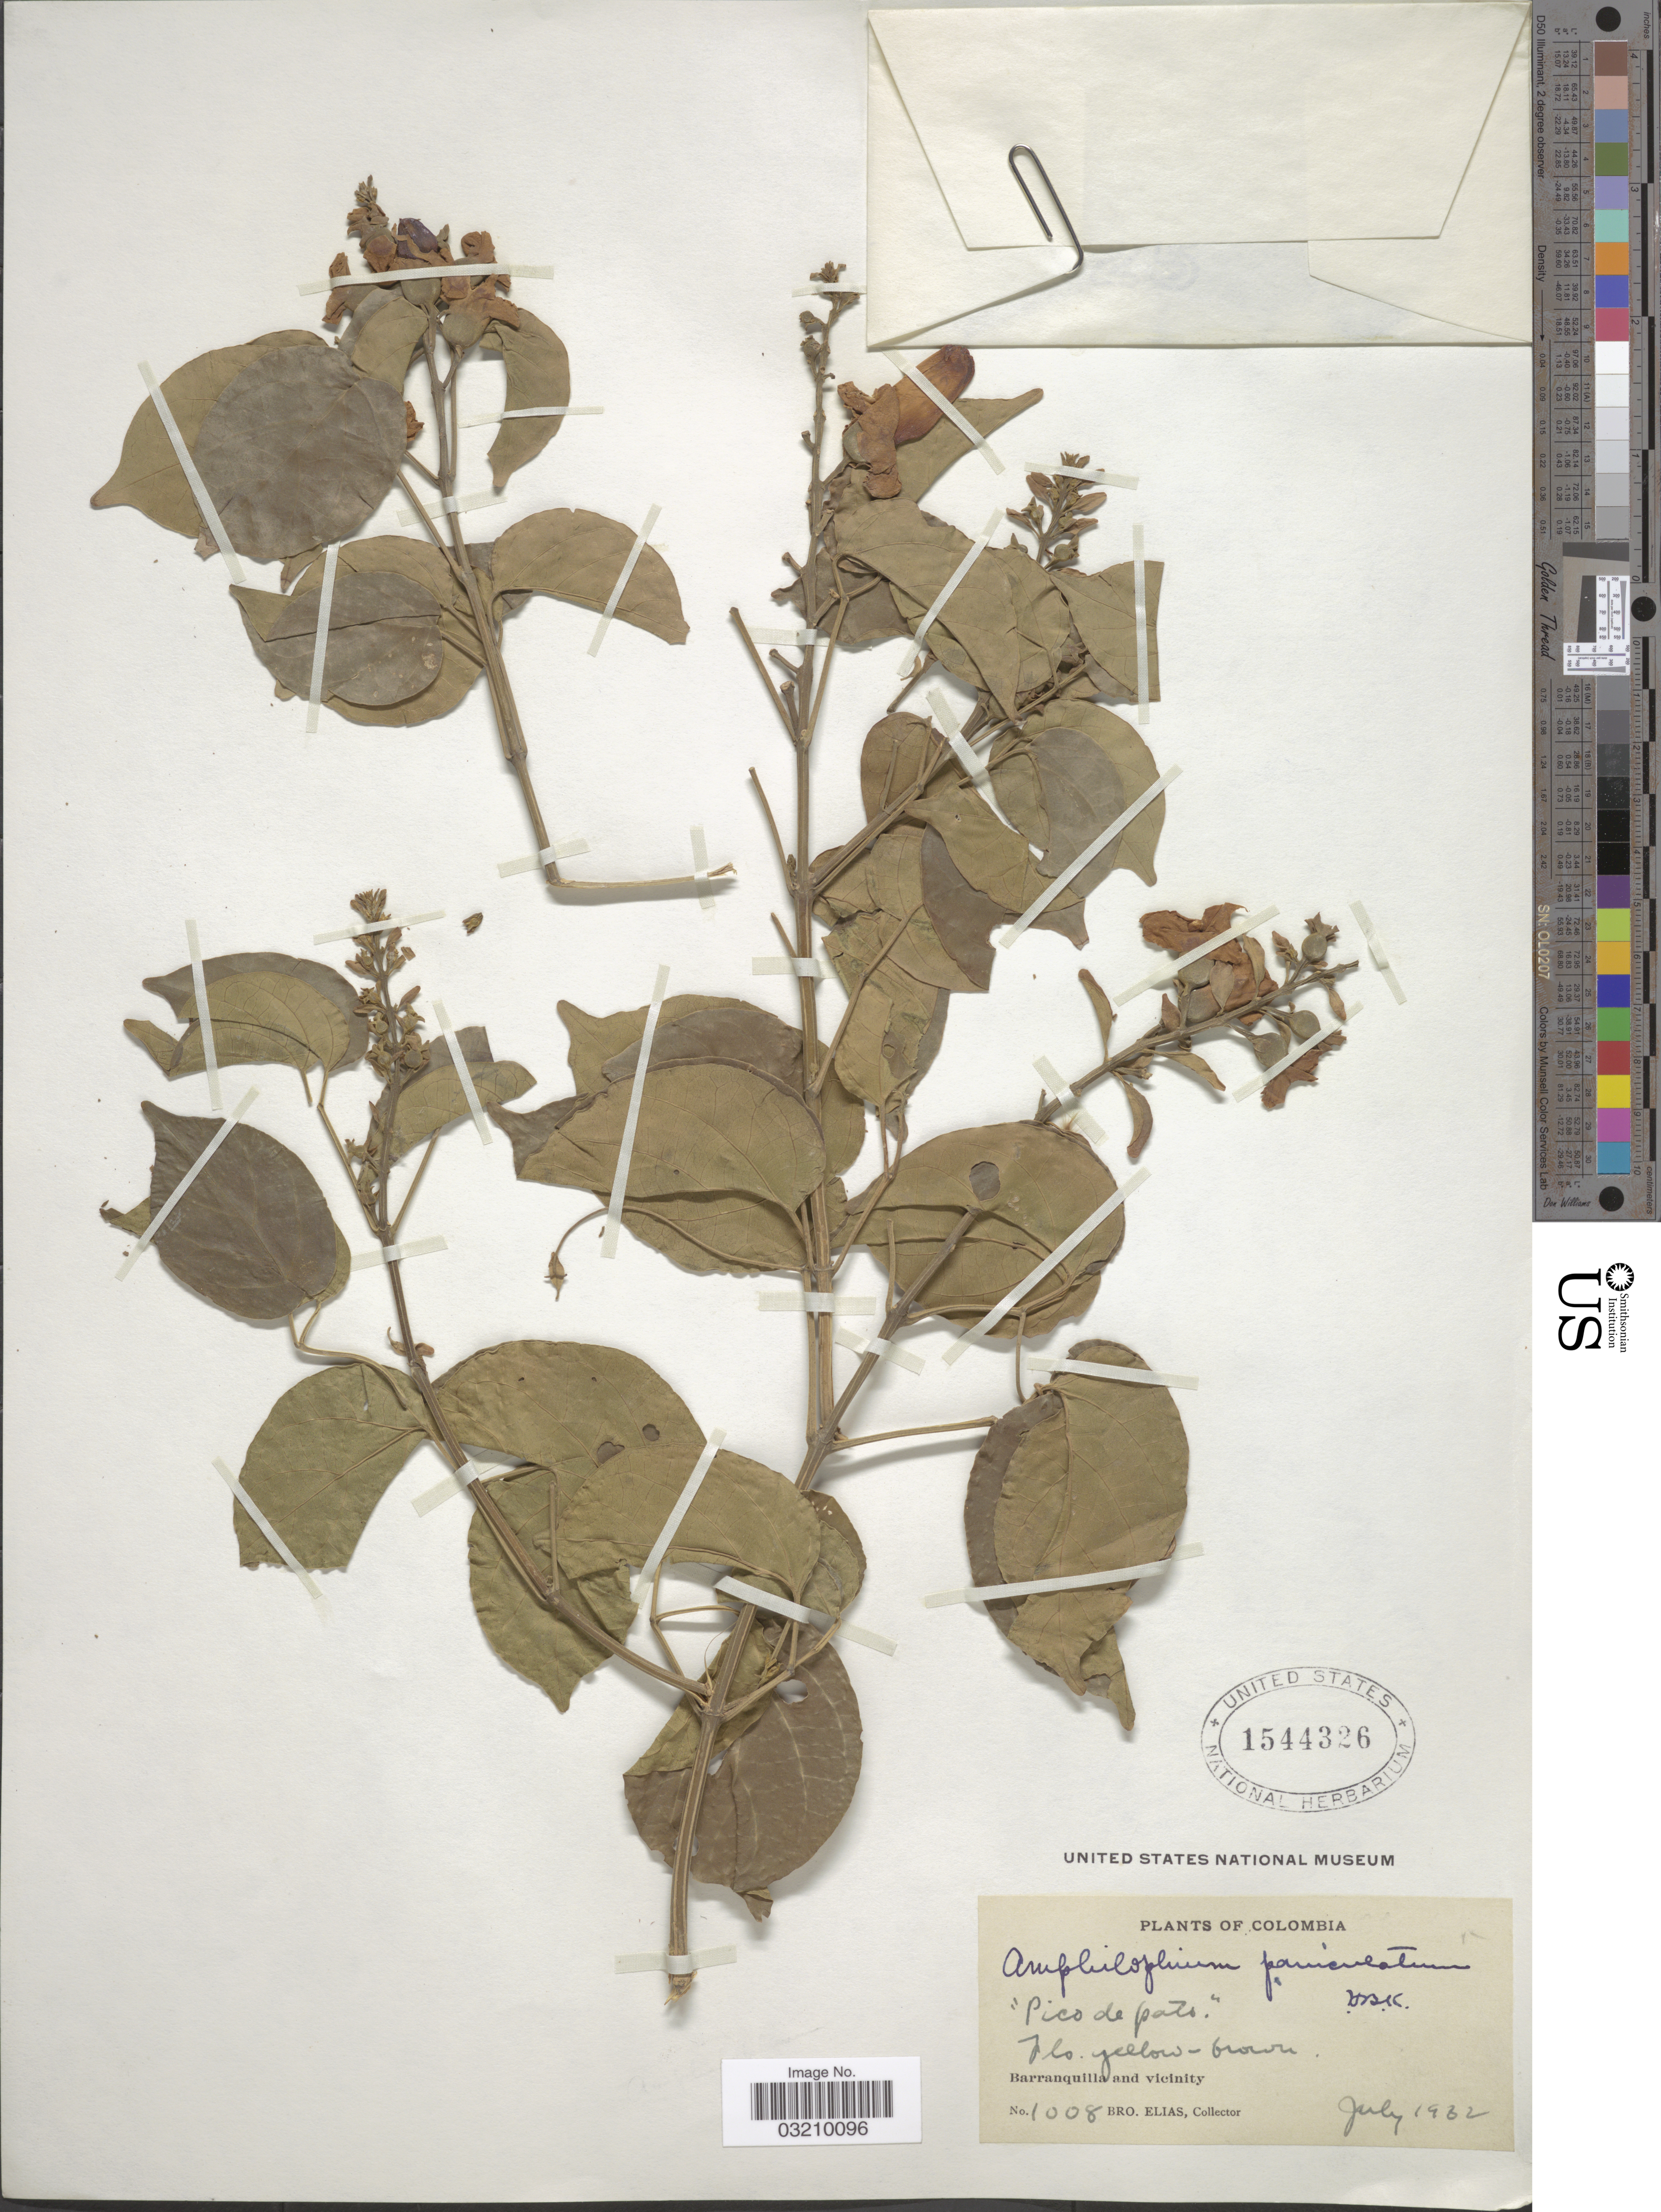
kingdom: Plantae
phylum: Tracheophyta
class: Magnoliopsida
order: Lamiales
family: Bignoniaceae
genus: Amphilophium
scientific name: Amphilophium paniculatum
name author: (L.) Kunth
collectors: Bro. Elias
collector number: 1008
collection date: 1932-07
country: Colombia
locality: Barranquilla and vicinity.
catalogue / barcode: US 1544326